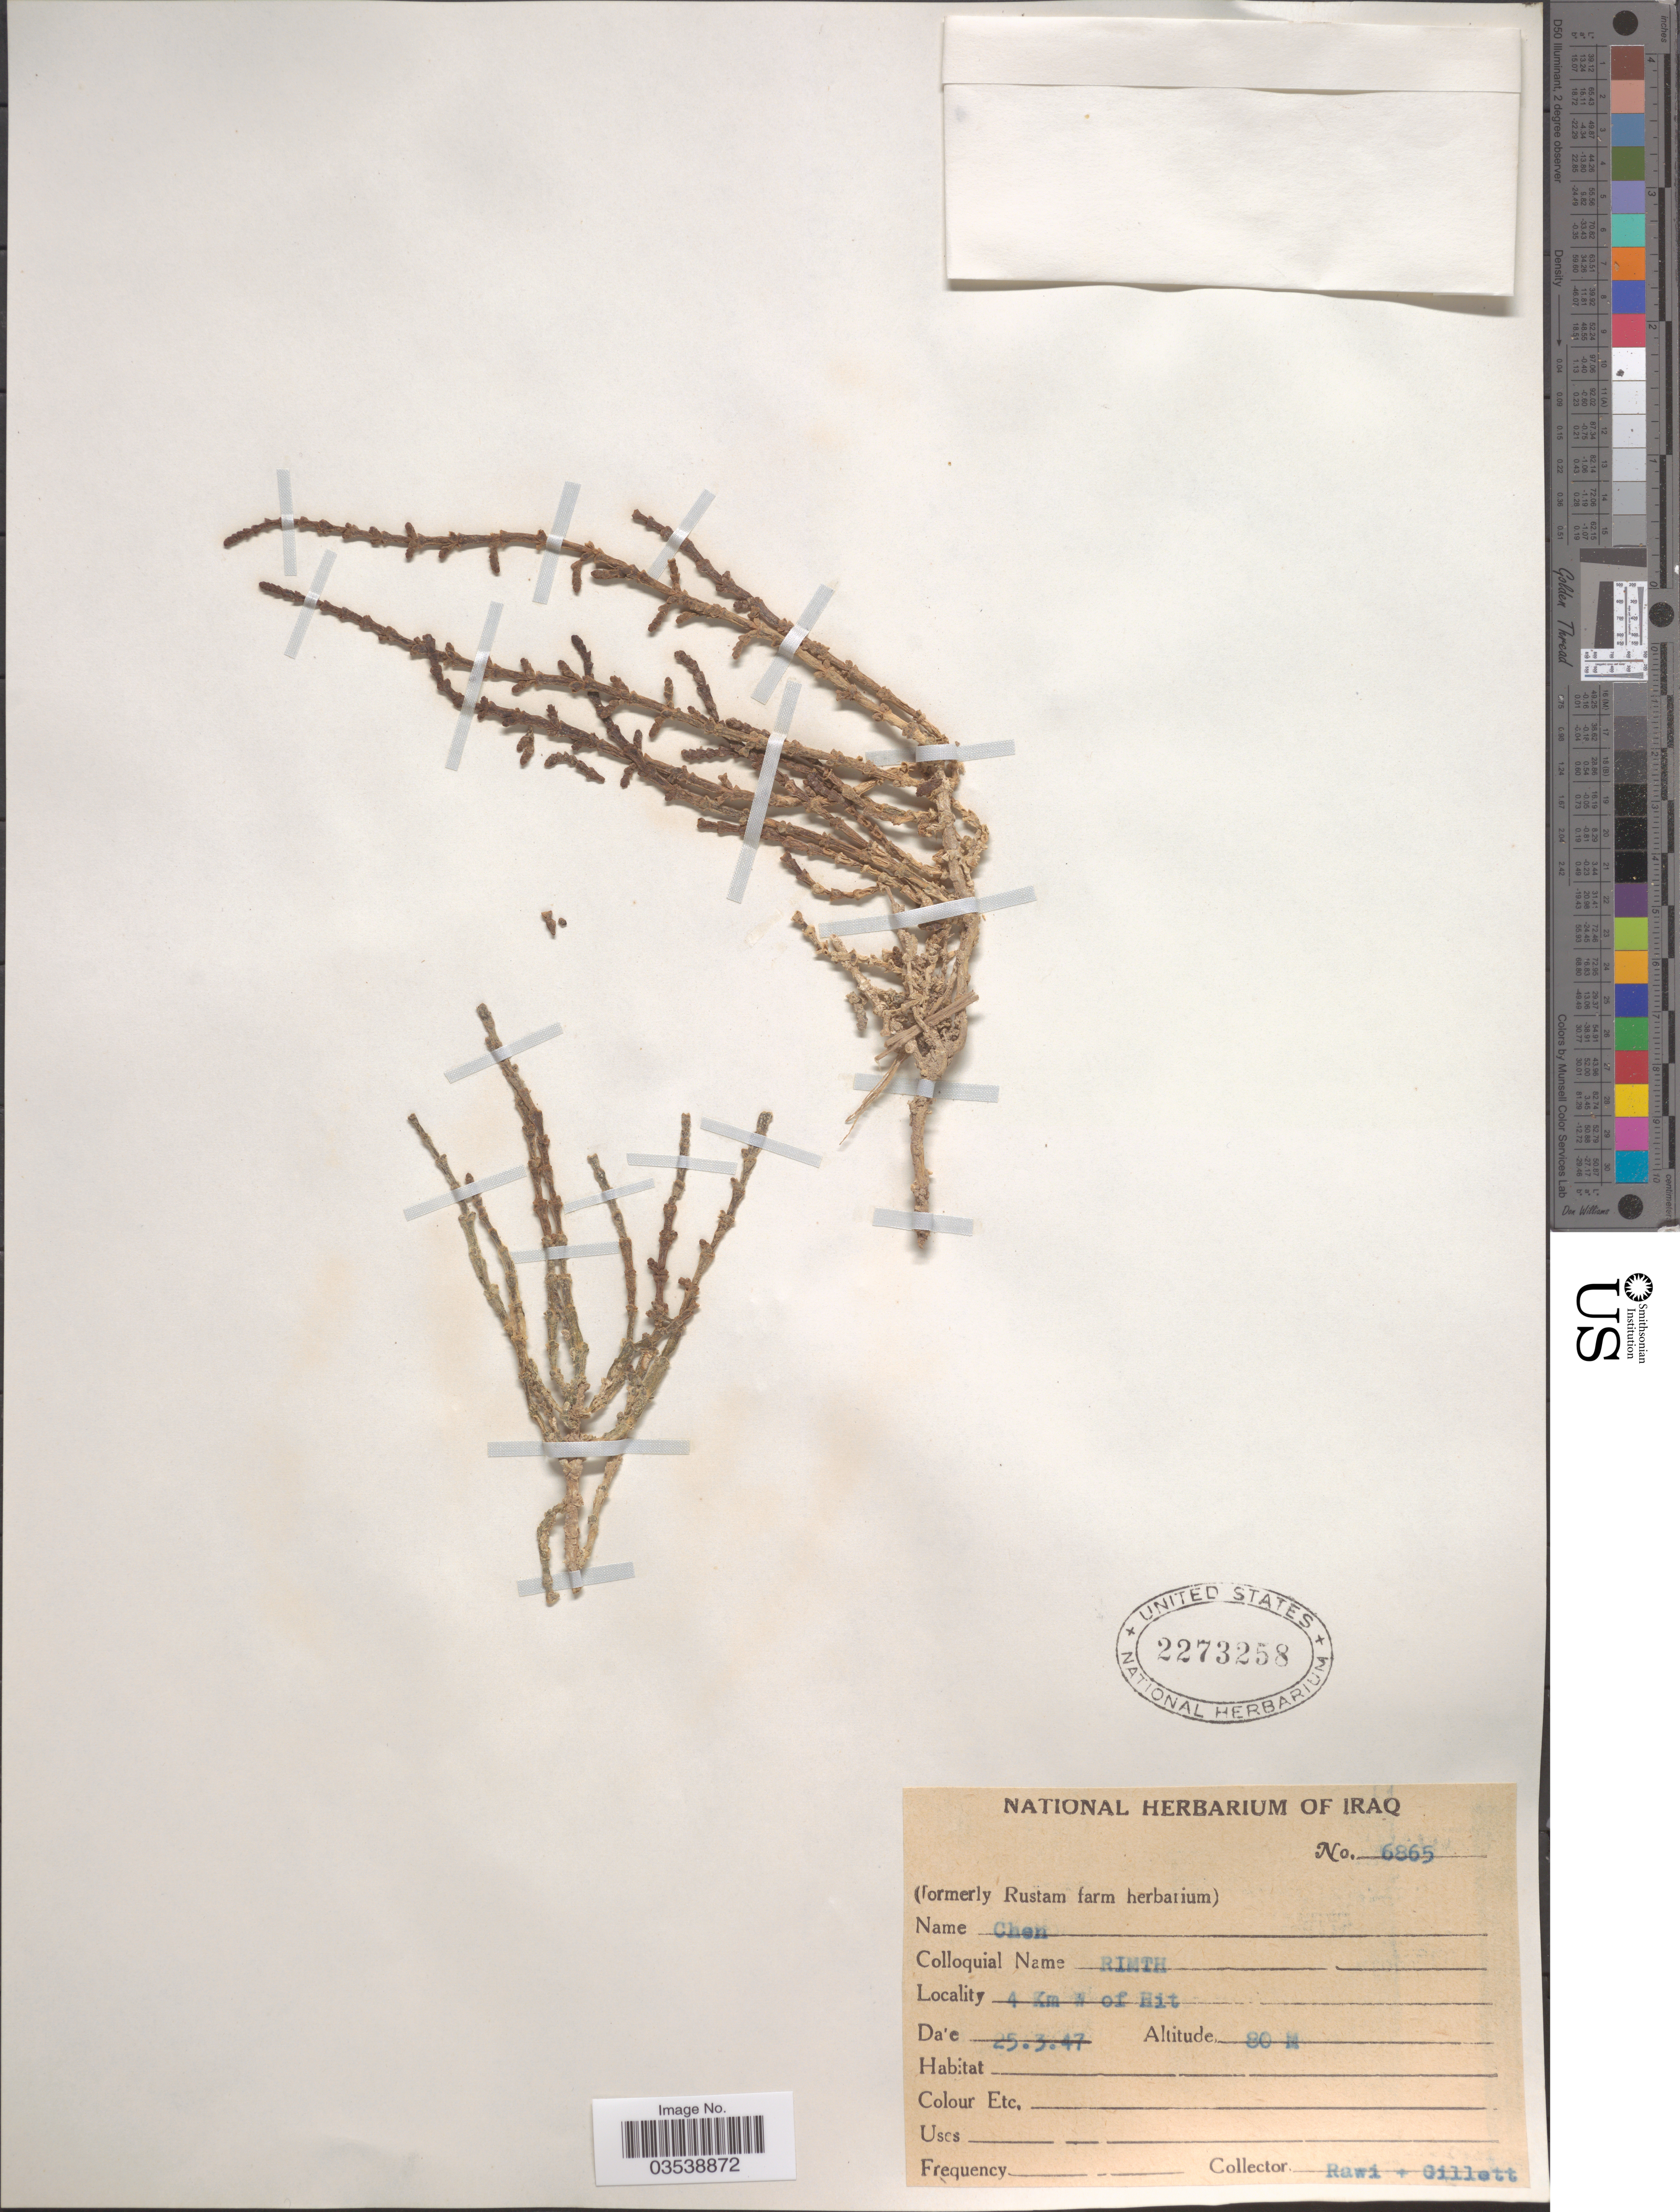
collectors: -. Rawi & Gillett, --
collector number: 6865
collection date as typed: Transcribed d/m/y: 25/3/47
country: Iraq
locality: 4 Km W of Hit.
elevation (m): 80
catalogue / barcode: US 2273258